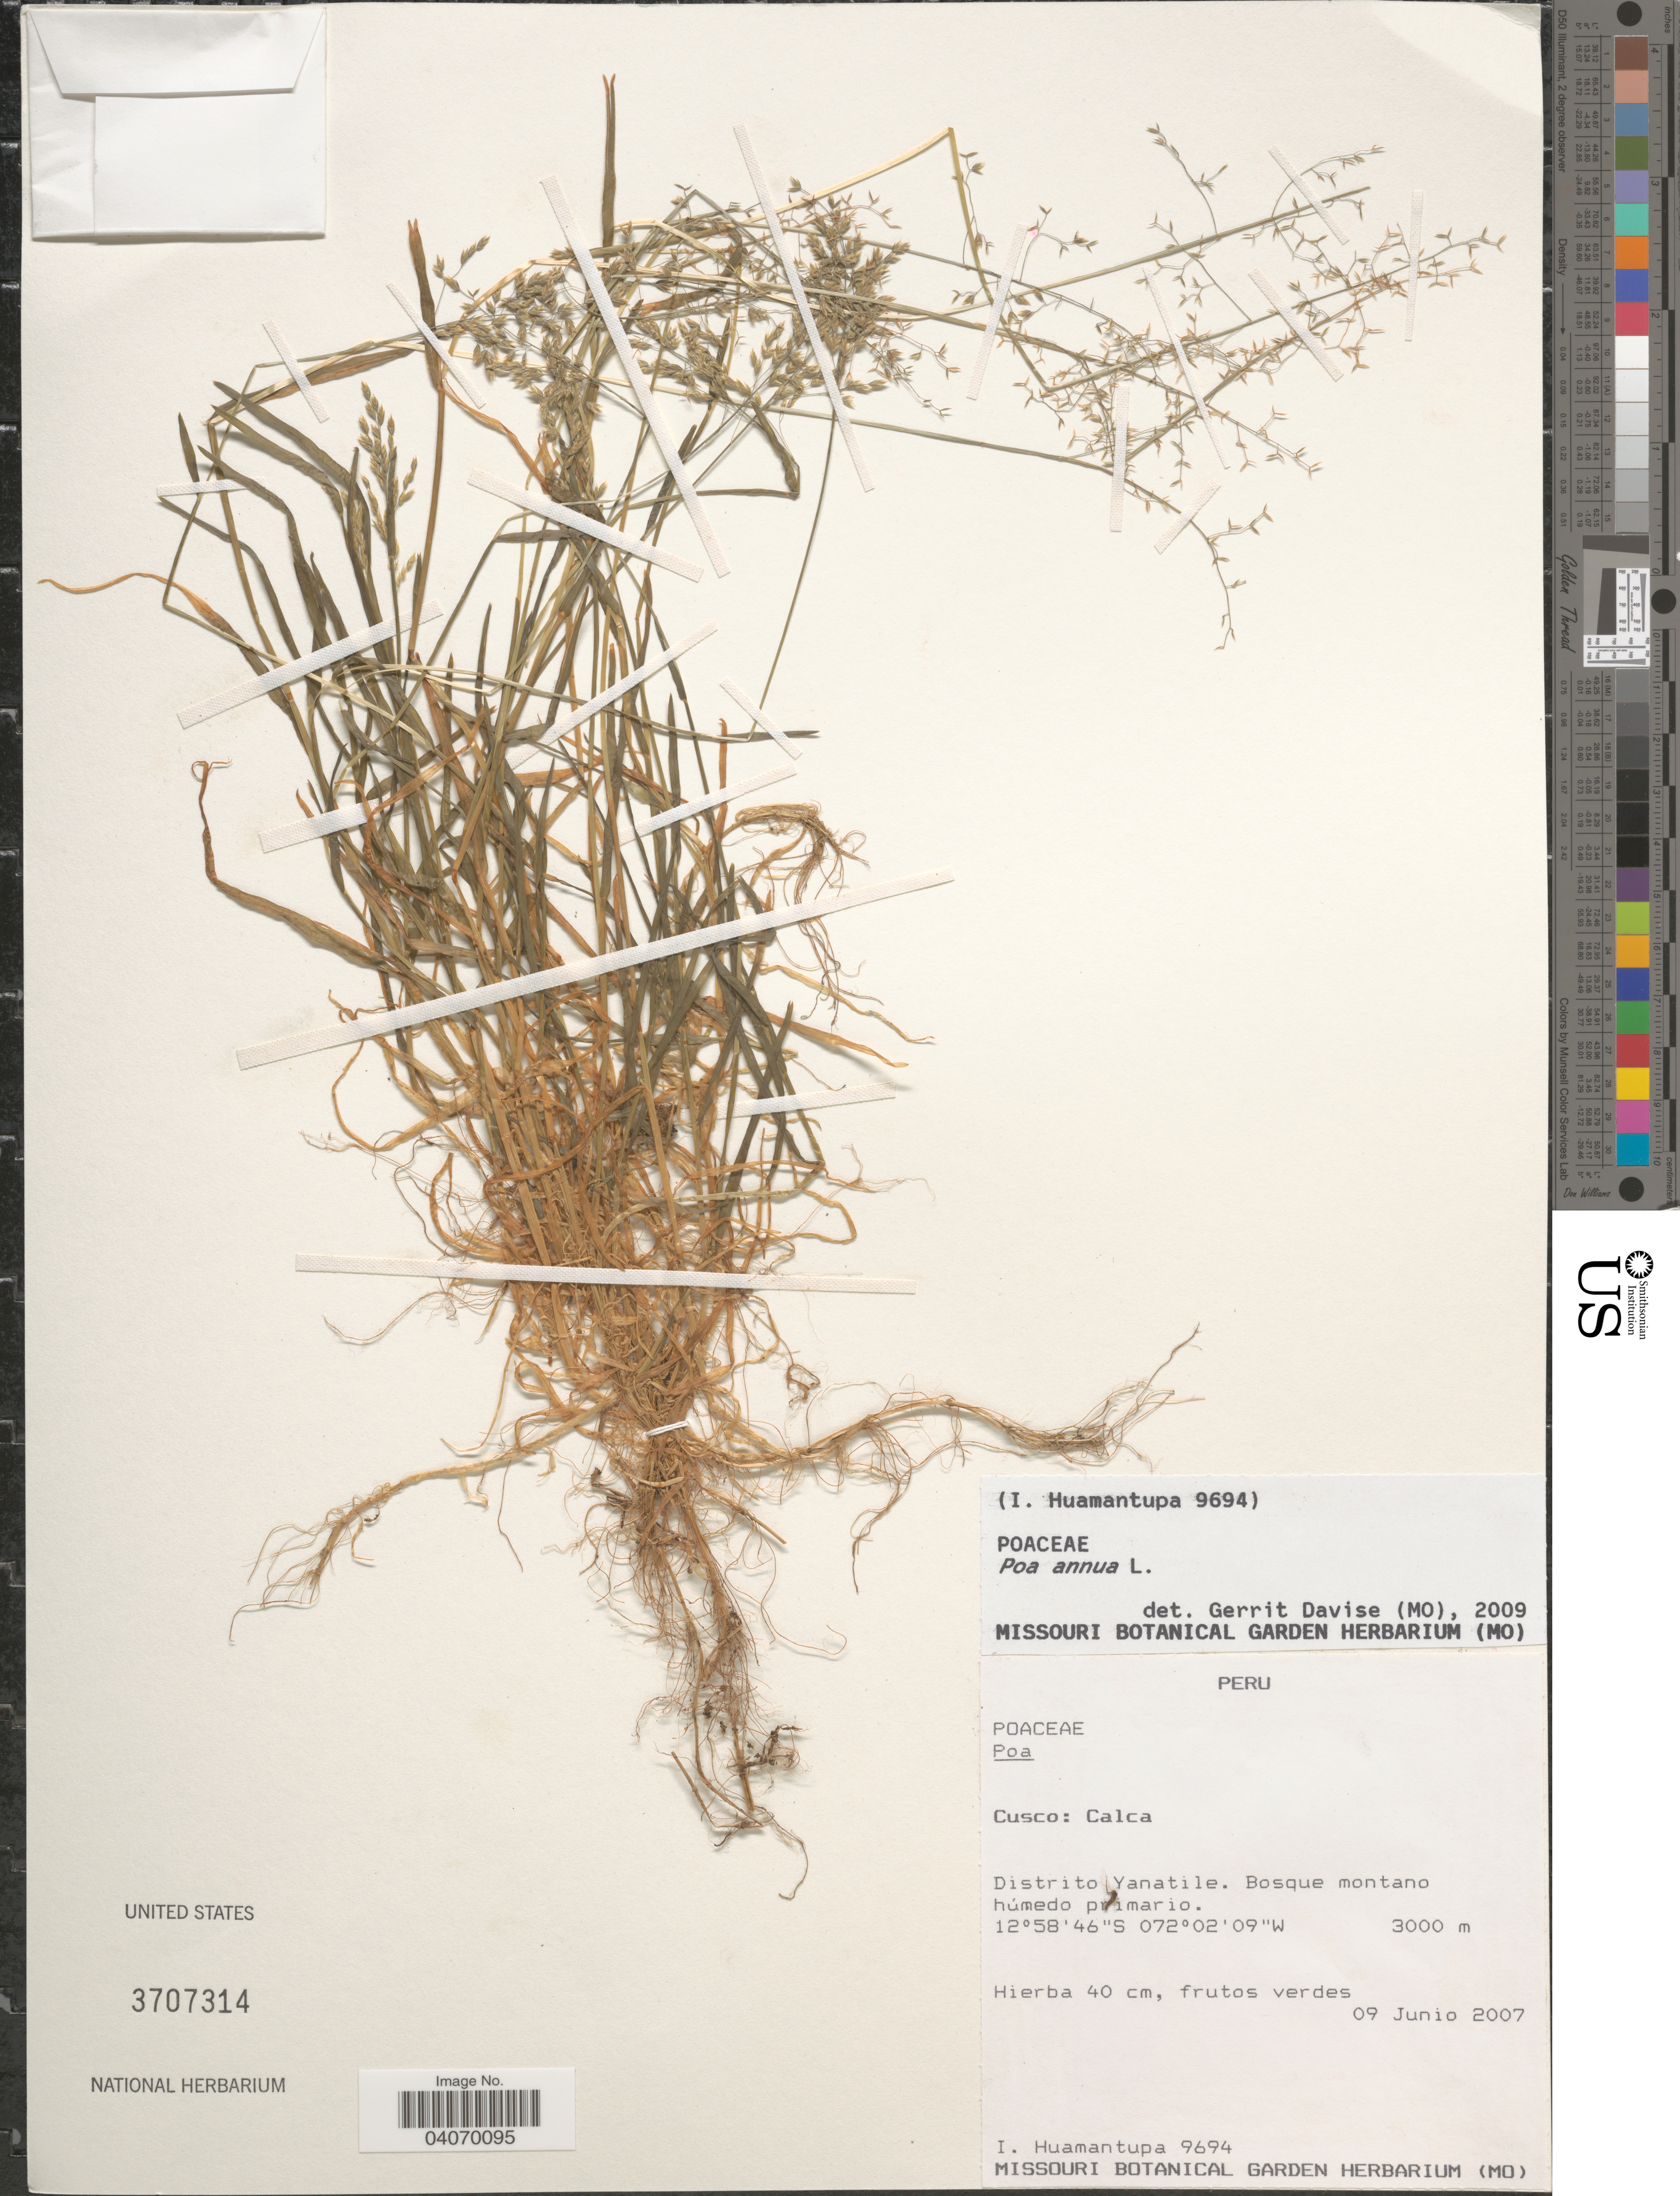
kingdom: Plantae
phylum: Tracheophyta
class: Liliopsida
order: Poales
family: Poaceae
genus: Poa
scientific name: Poa annua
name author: L.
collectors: I. Huamantupa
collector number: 9694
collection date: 2007-06-09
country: Peru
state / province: Cusco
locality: Calca. Distrito Yanatile.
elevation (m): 3000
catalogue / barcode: US 3707314